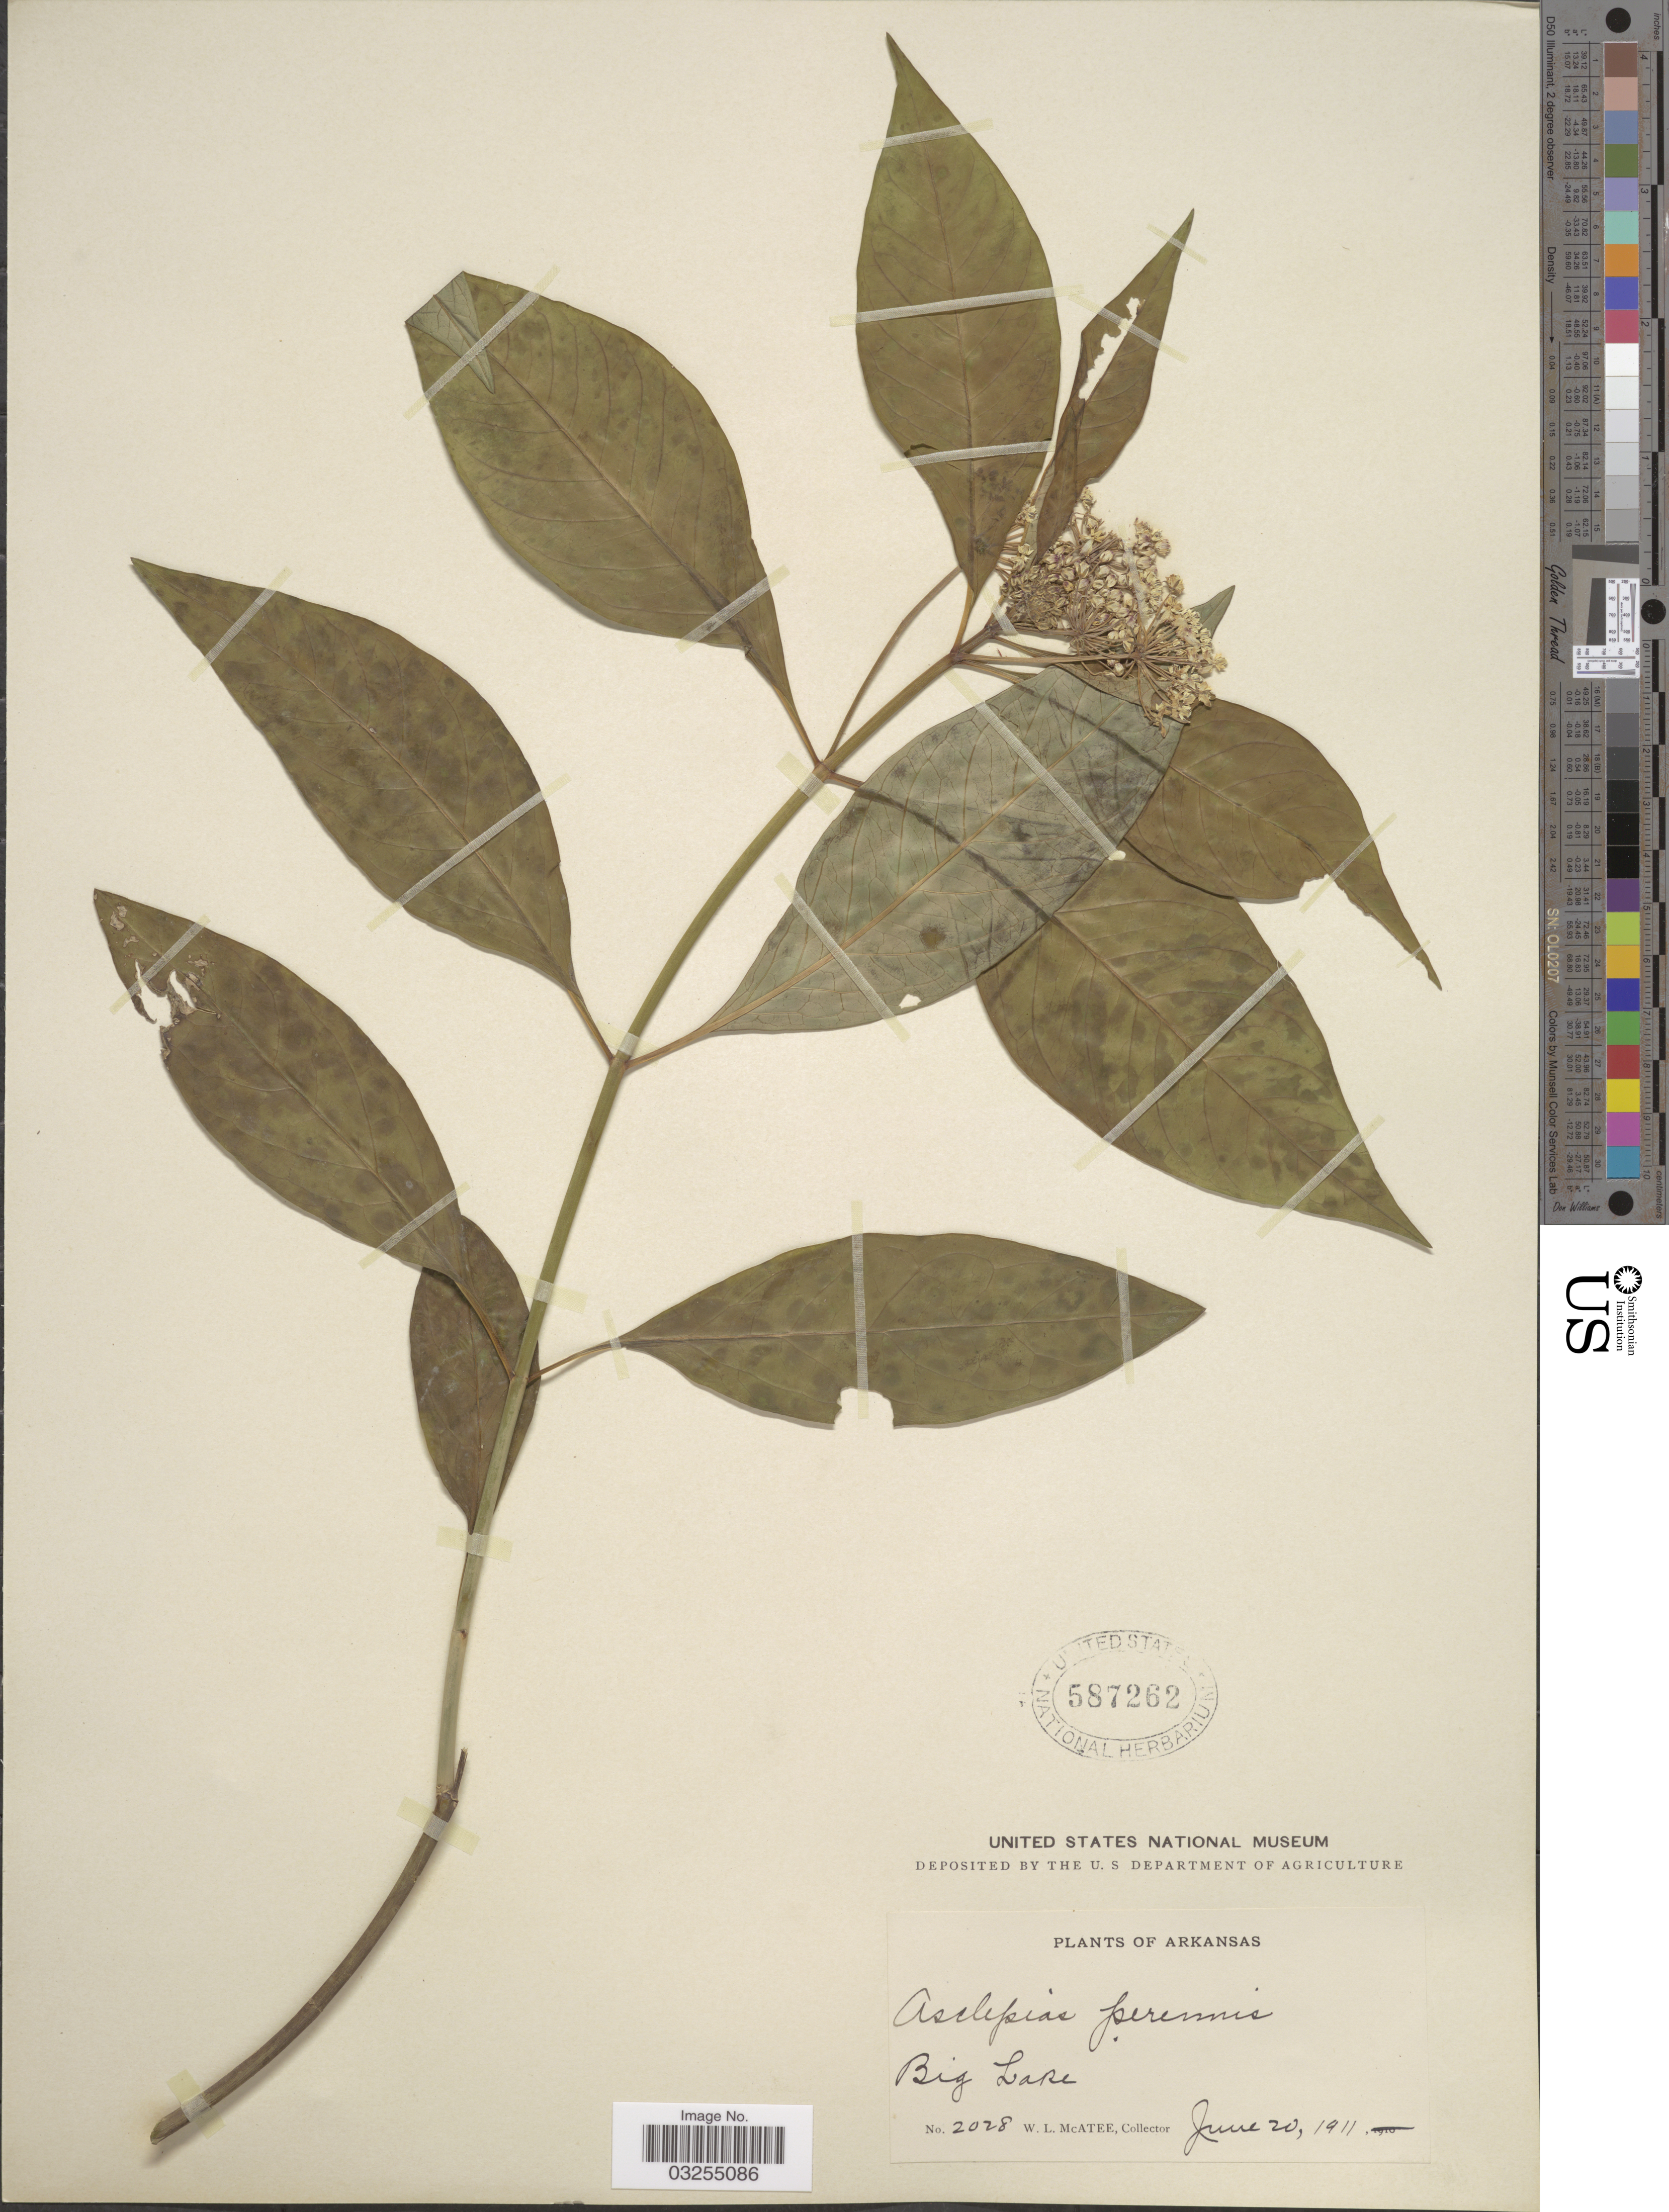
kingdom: Plantae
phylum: Tracheophyta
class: Magnoliopsida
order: Gentianales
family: Apocynaceae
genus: Asclepias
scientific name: Asclepias perennis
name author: Walter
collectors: W. McAtee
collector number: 2028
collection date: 1911-06-20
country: United States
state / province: Arkansas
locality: Big Lake.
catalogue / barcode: US 587262